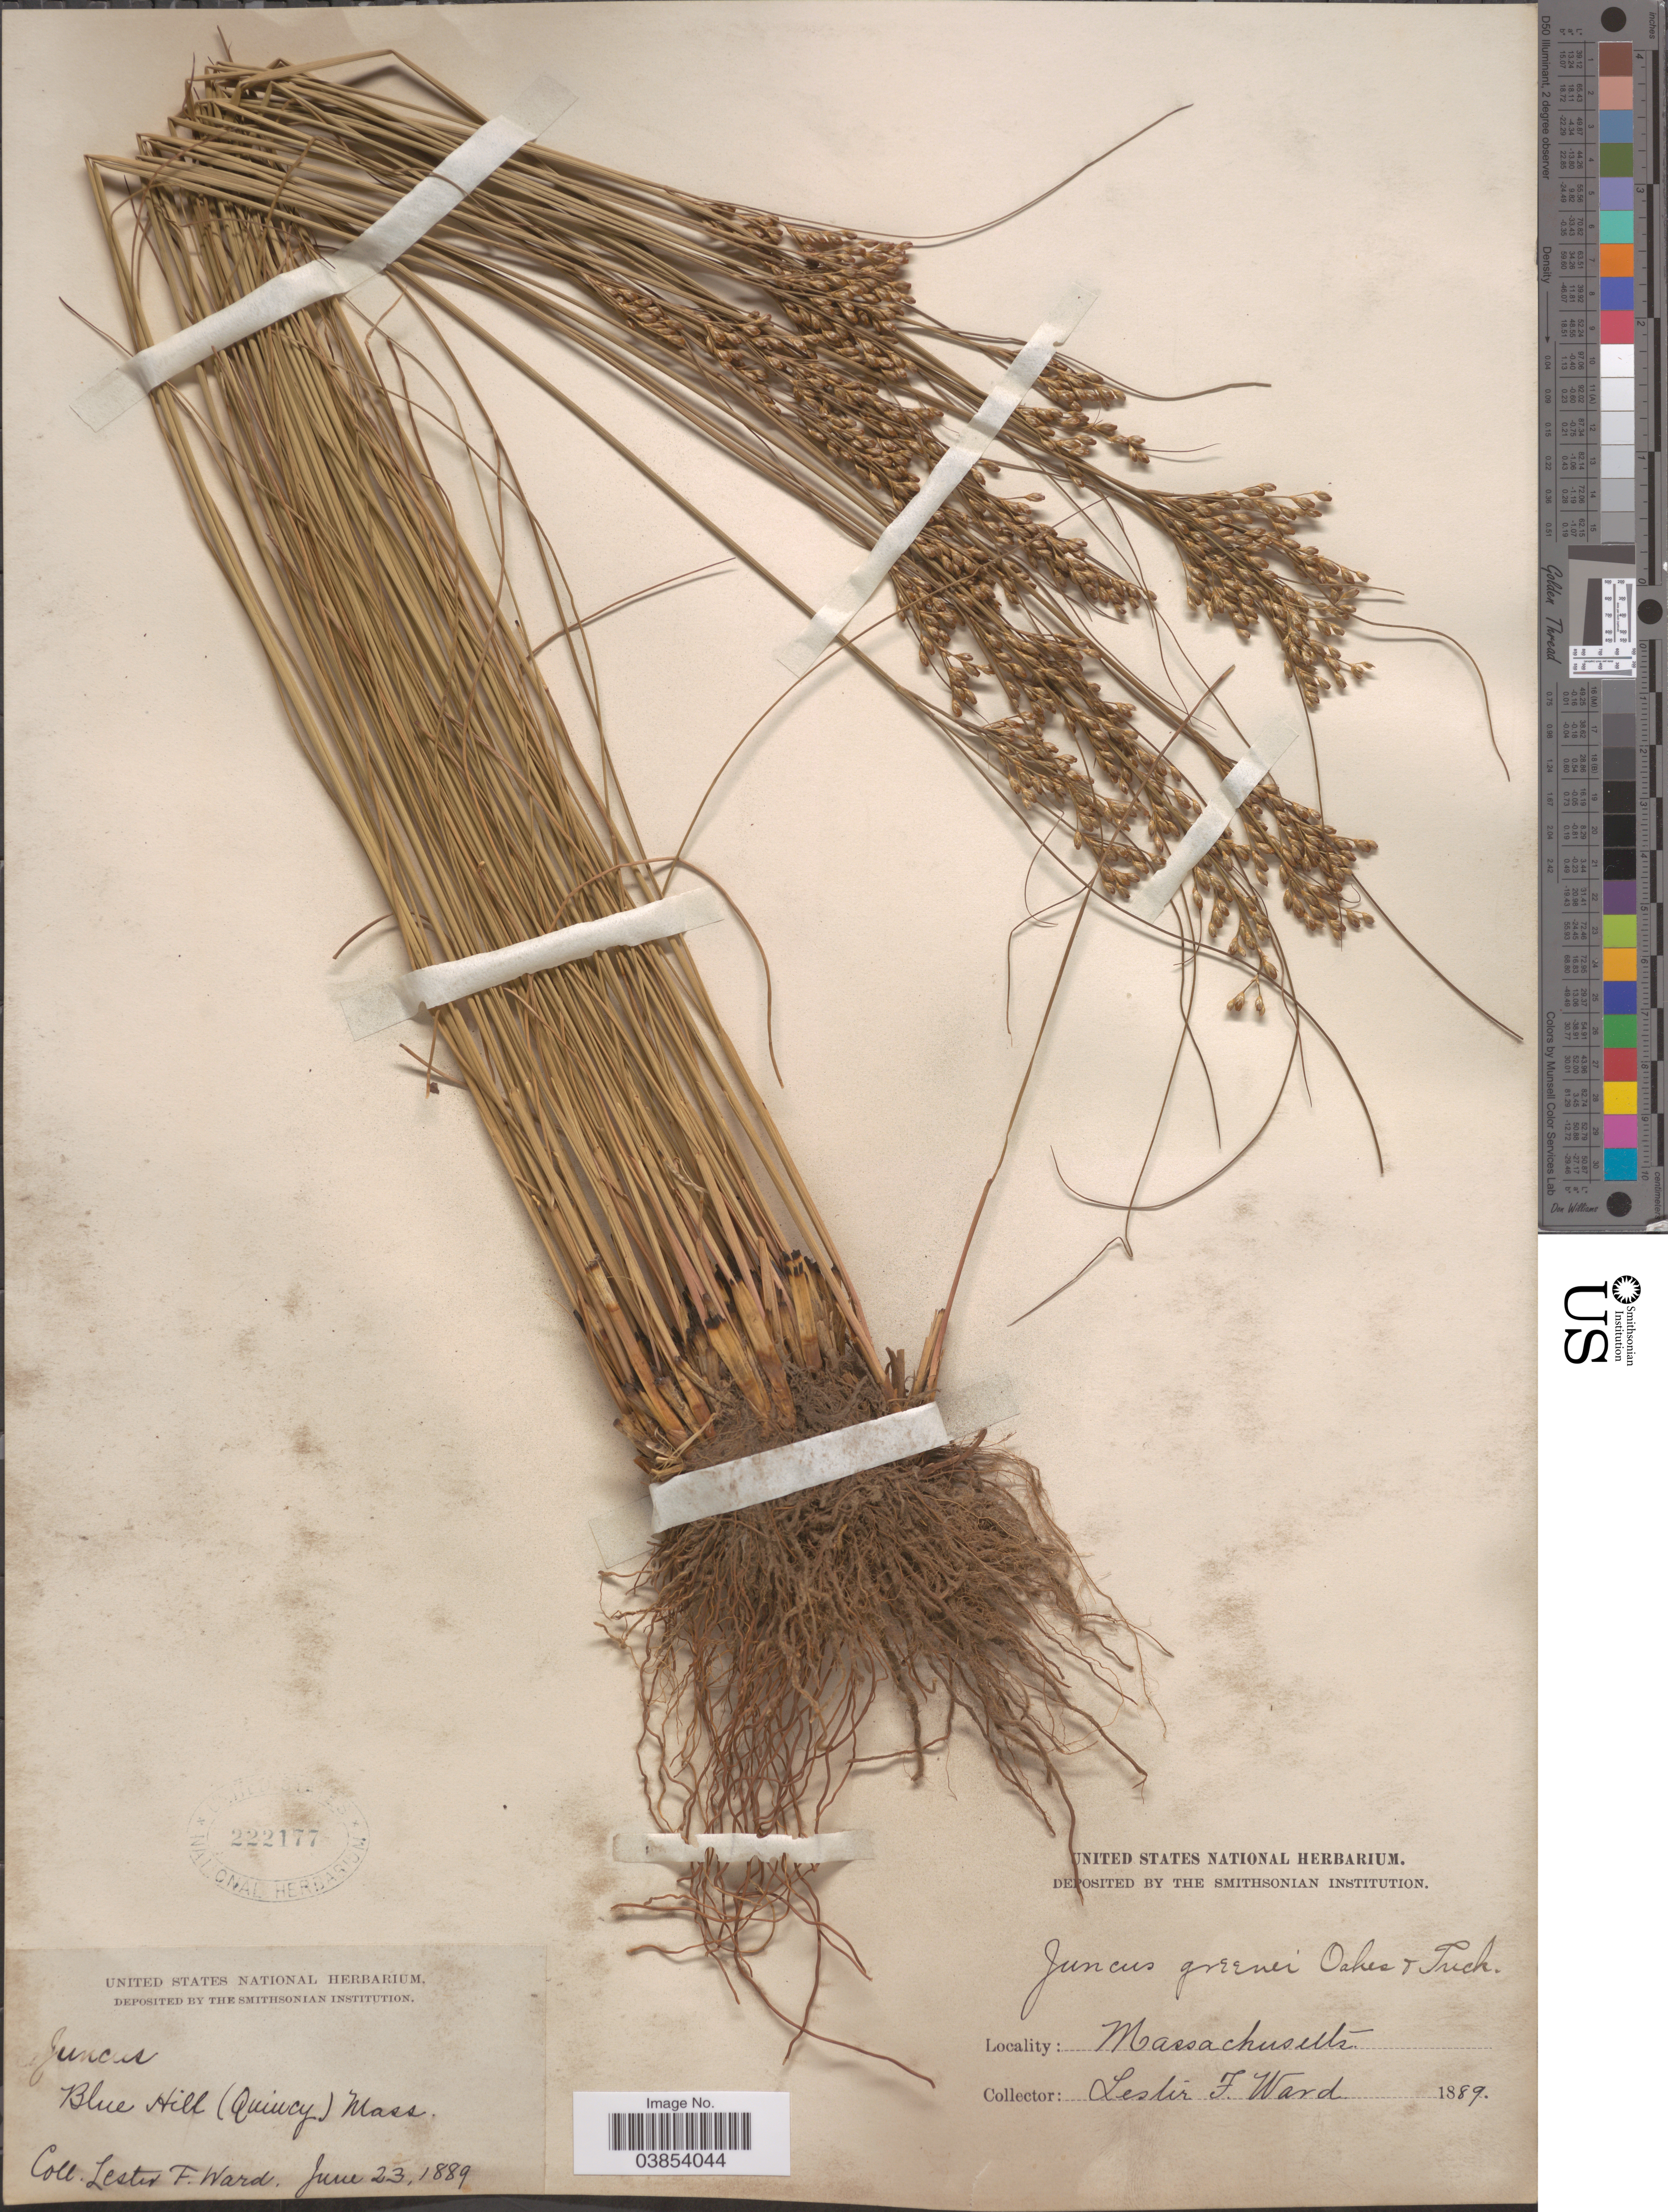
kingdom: Plantae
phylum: Tracheophyta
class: Liliopsida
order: Poales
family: Juncaceae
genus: Juncus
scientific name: Juncus greenei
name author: Oakes & Tuck.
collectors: L. F. Ward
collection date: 1889-06-23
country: United States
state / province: Massachusetts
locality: Blue Hill (Quincy).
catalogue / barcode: US 222177